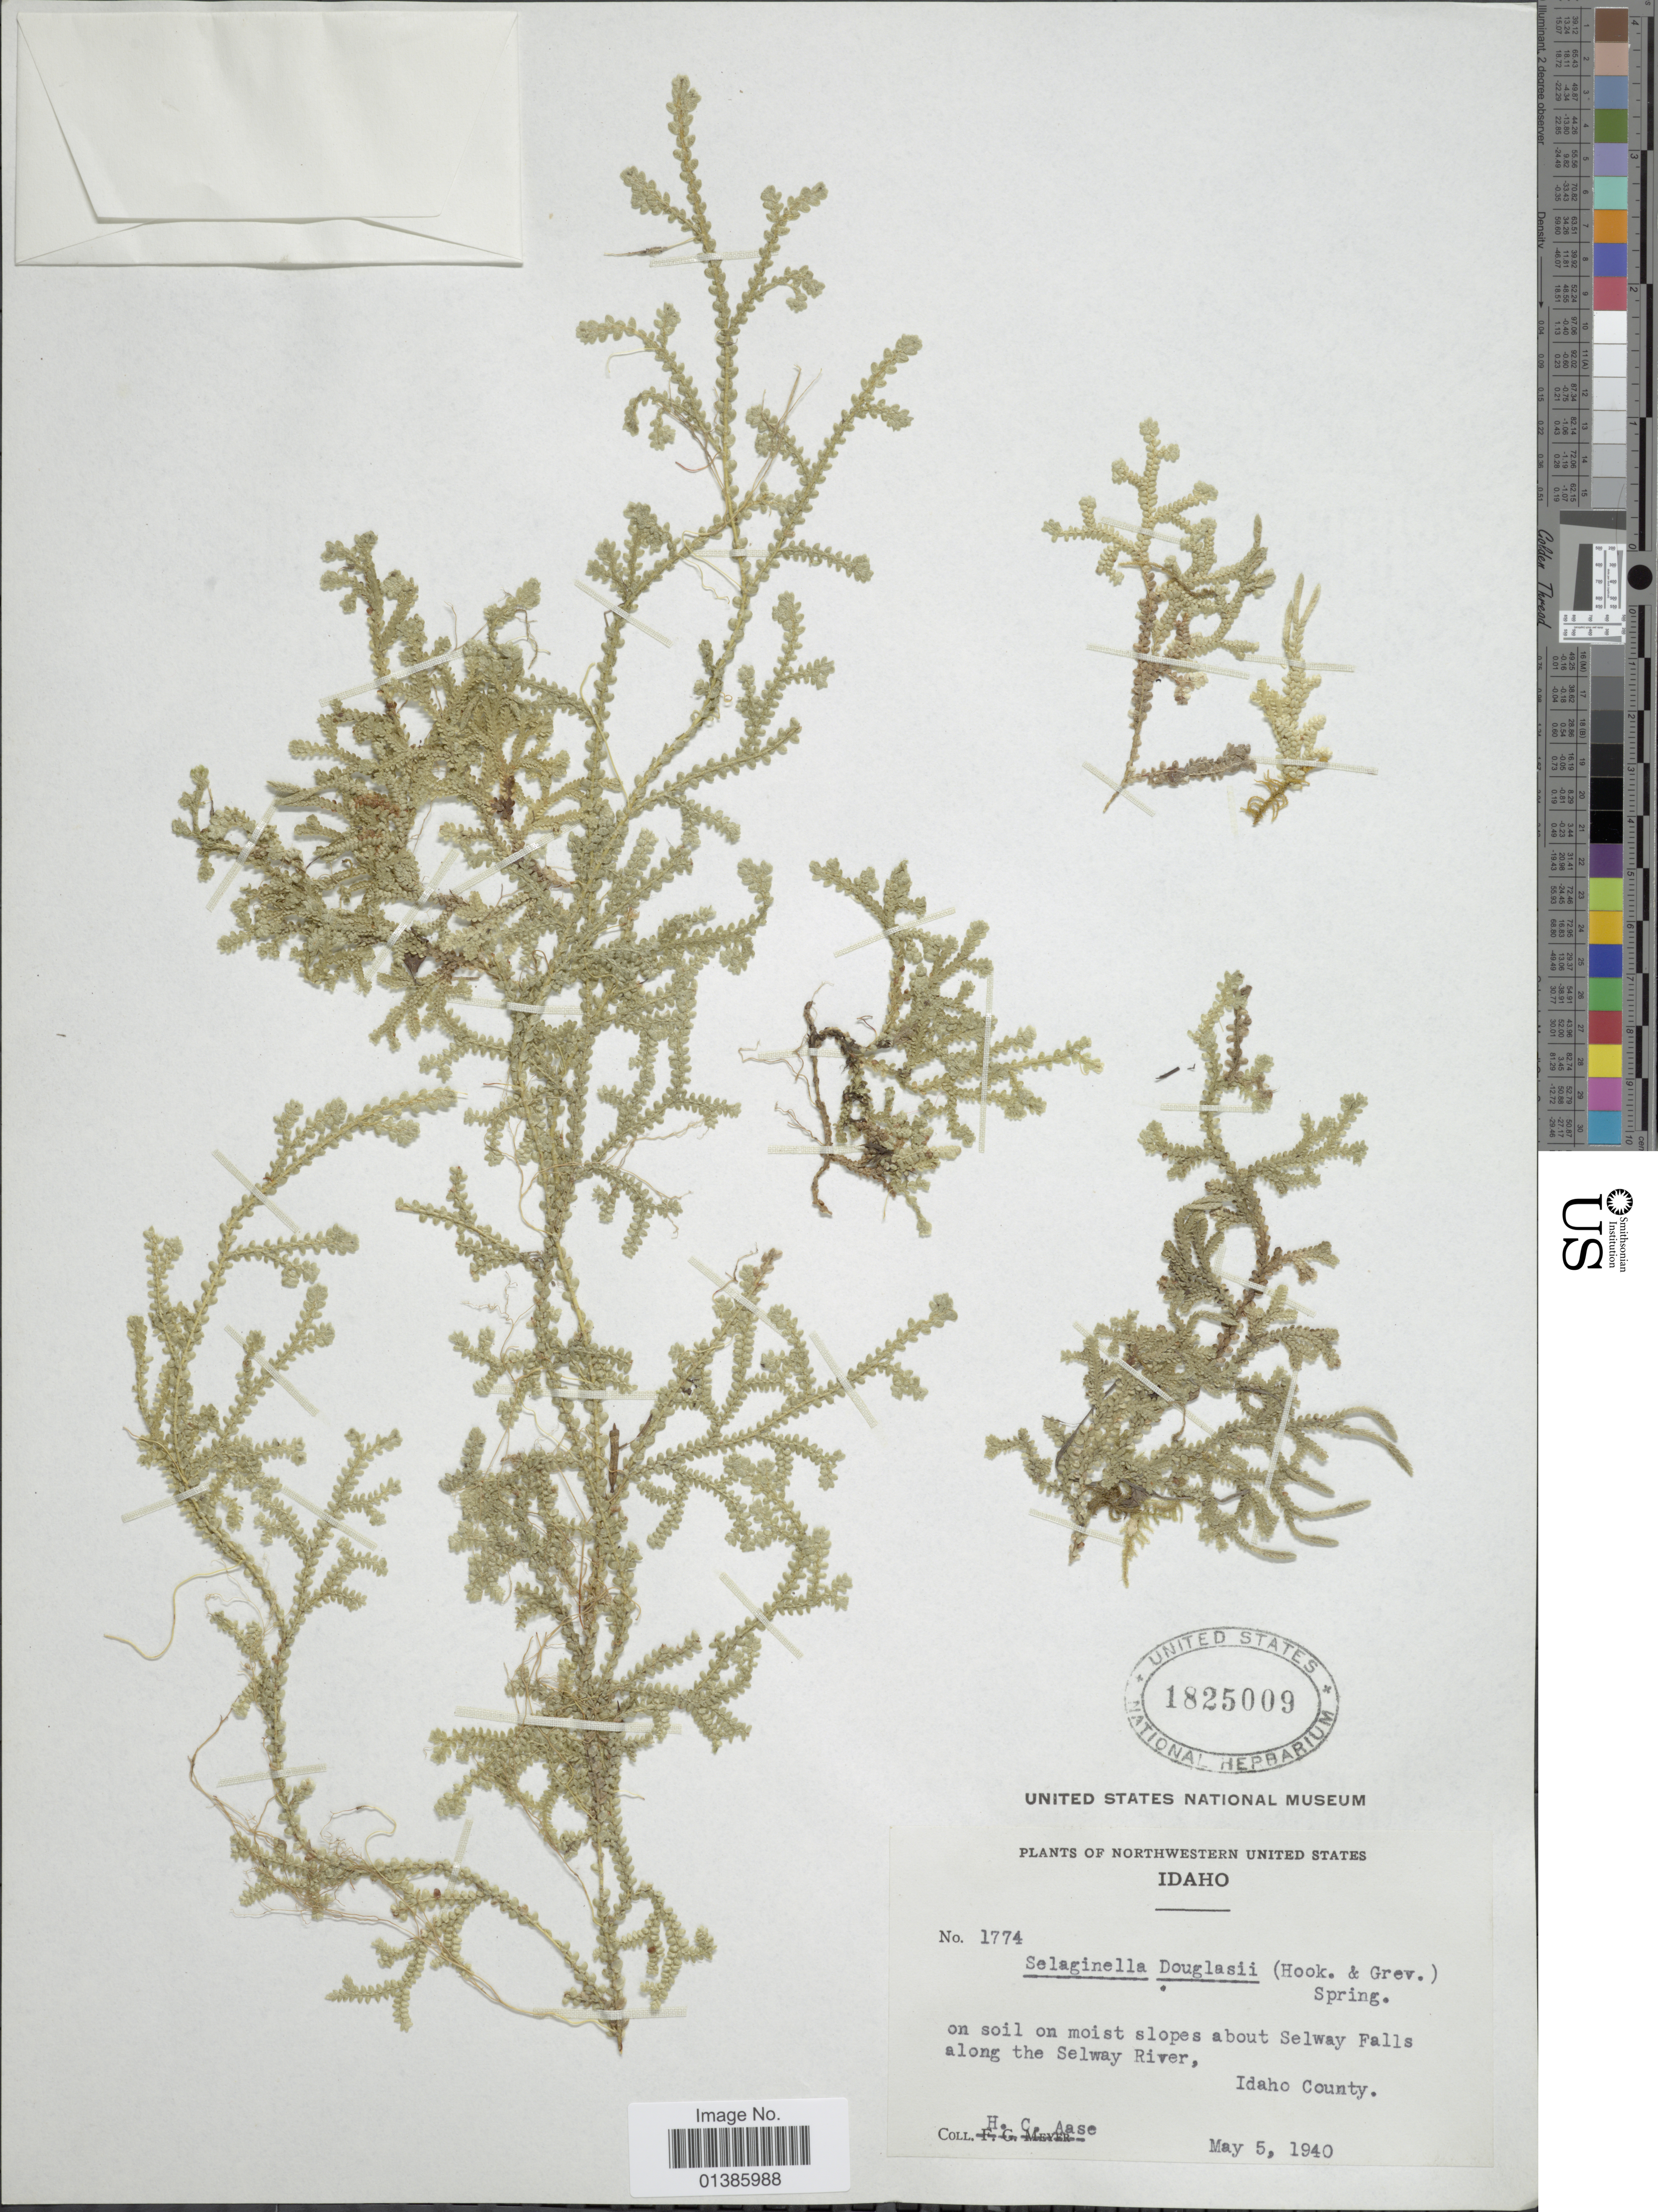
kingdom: Plantae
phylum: Tracheophyta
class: Lycopodiopsida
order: Selaginellales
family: Selaginellaceae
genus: Selaginella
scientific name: Selaginella douglasii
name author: (Hook. & Grev.) Spring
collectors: H. C. Aase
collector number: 1774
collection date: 1940-05-05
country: United States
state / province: Idaho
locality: Northwestern United States, On soil on moist slopes about Selway Falls along the Selway River, Idaho County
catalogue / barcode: US 1825009